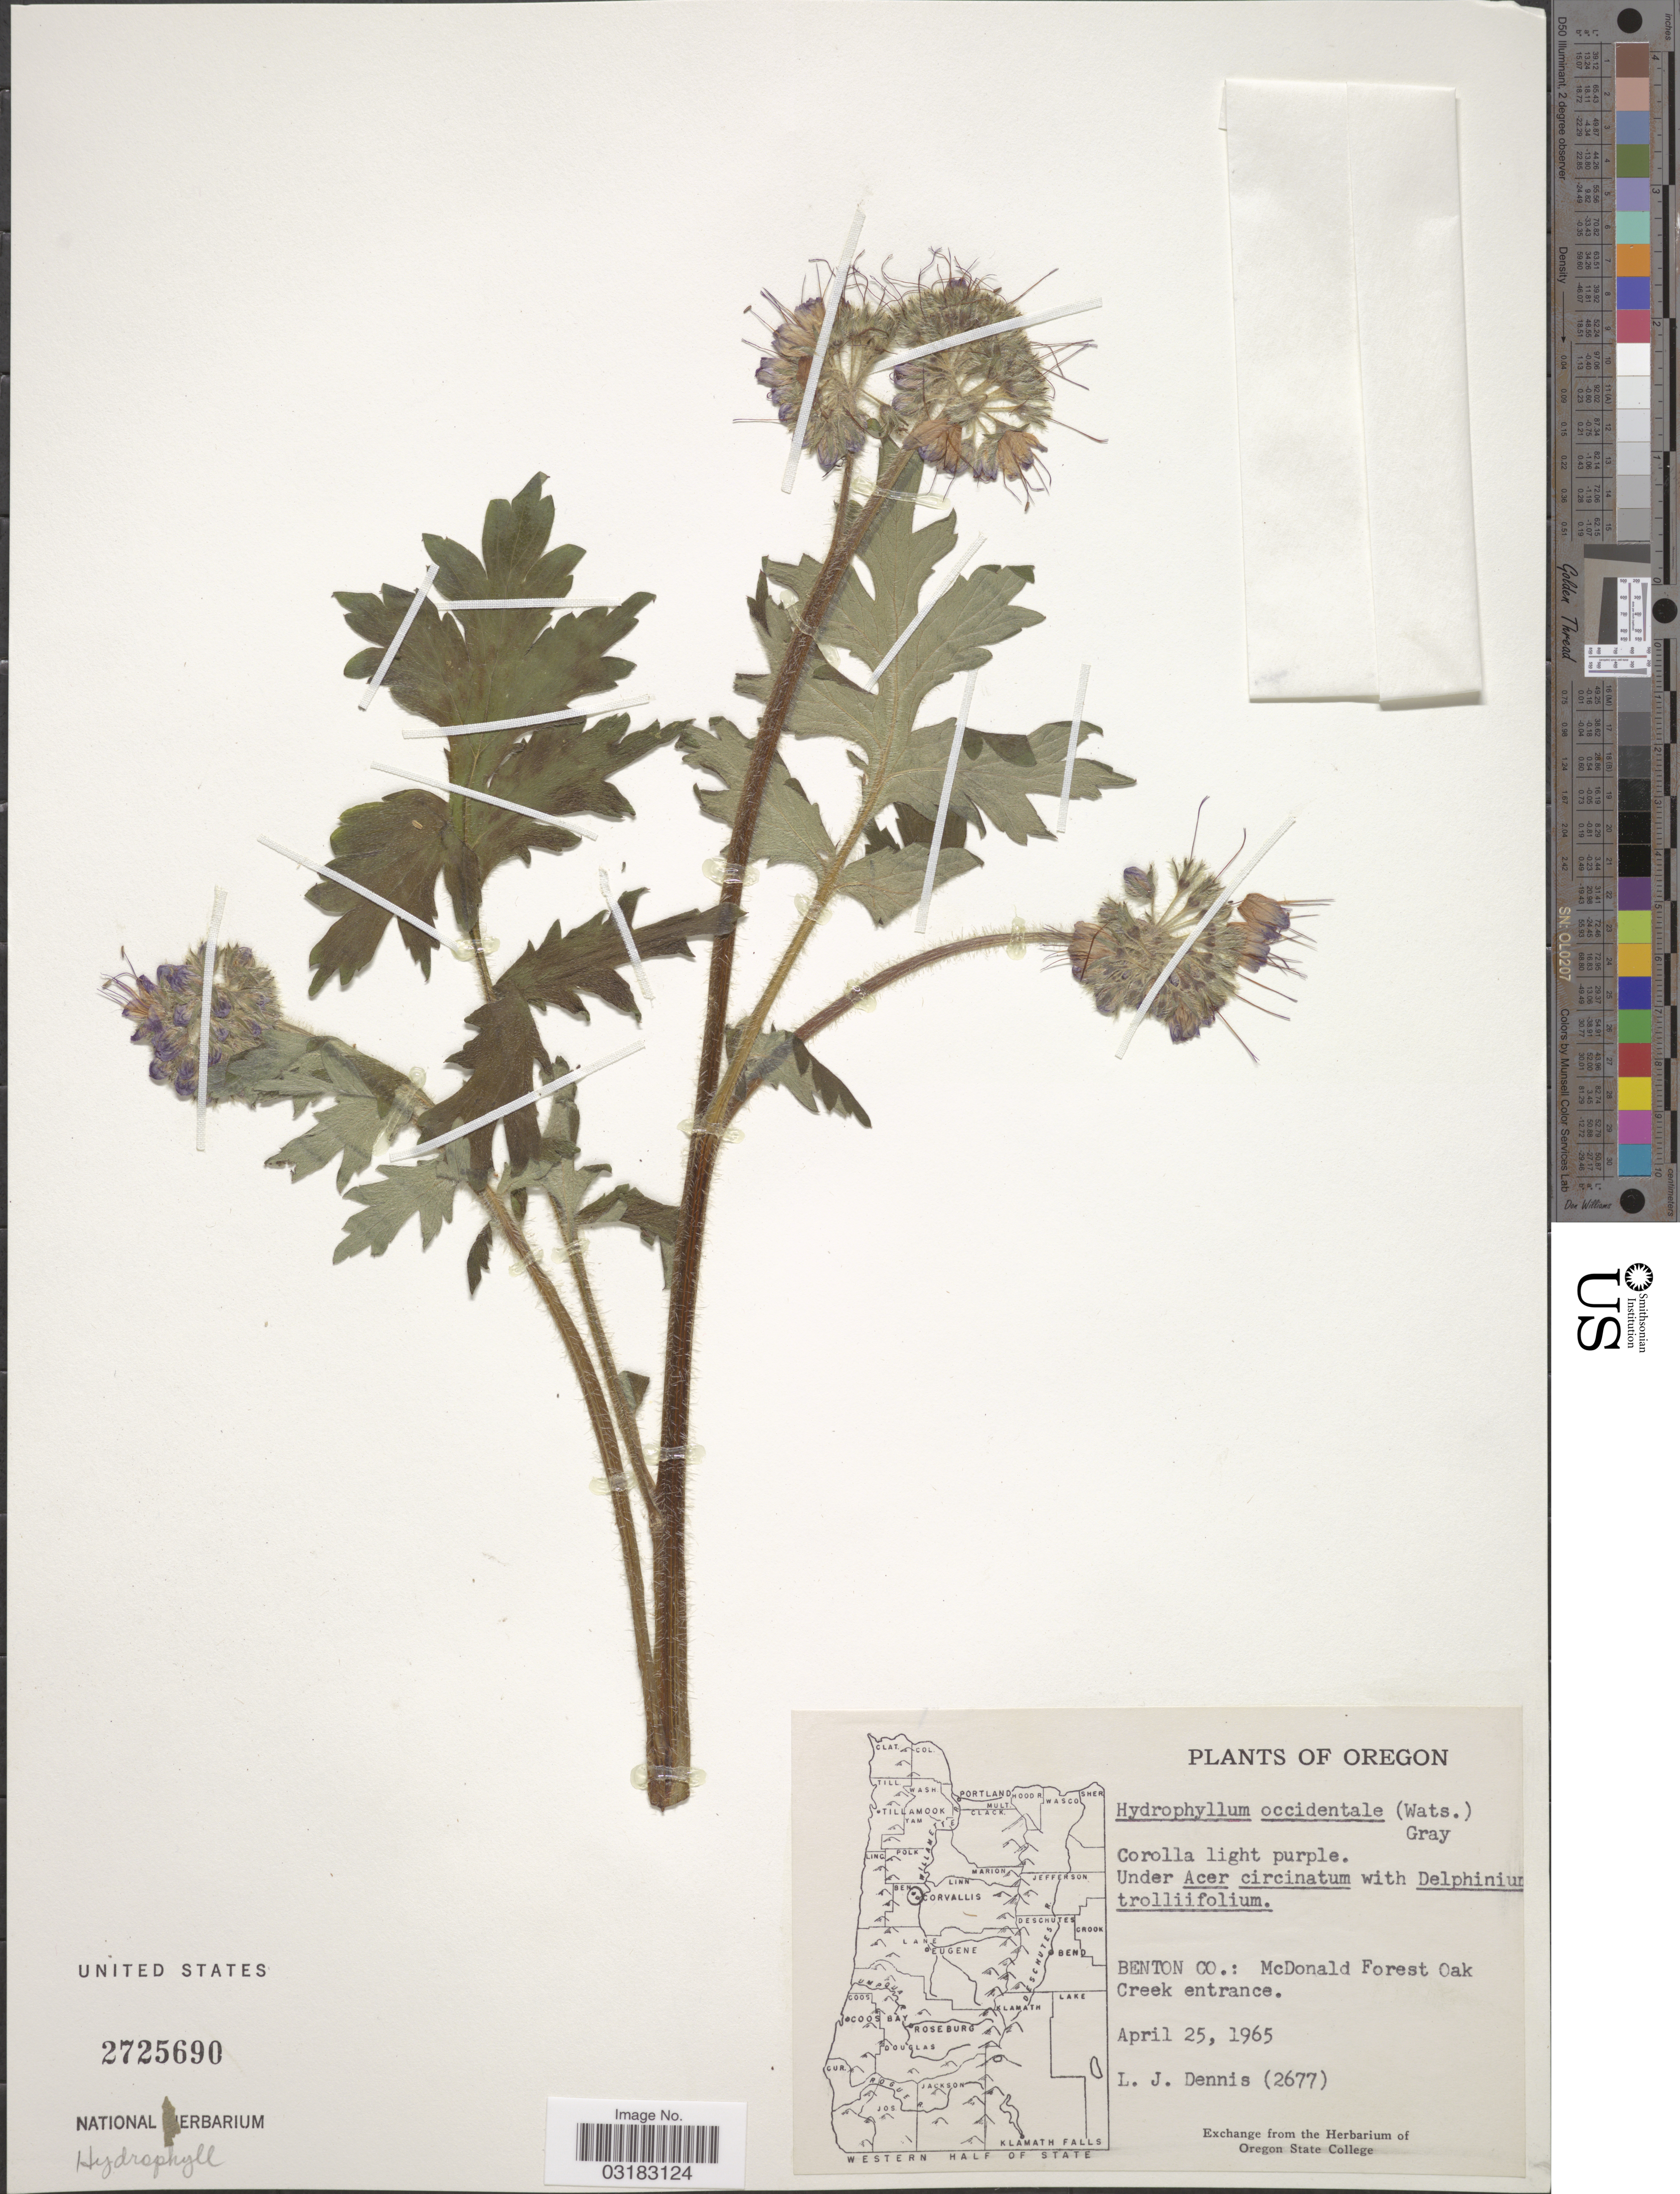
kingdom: Plantae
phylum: Tracheophyta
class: Magnoliopsida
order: Boraginales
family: Hydrophyllaceae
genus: Hydrophyllum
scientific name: Hydrophyllum occidentale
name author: (S. Watson) A. Gray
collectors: L. Dennis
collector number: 2677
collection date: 1965-04-25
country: United States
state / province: Oregon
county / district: Benton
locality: Benton Co.: McDonald Forest Oak Creek entrance.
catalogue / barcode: US 2725690